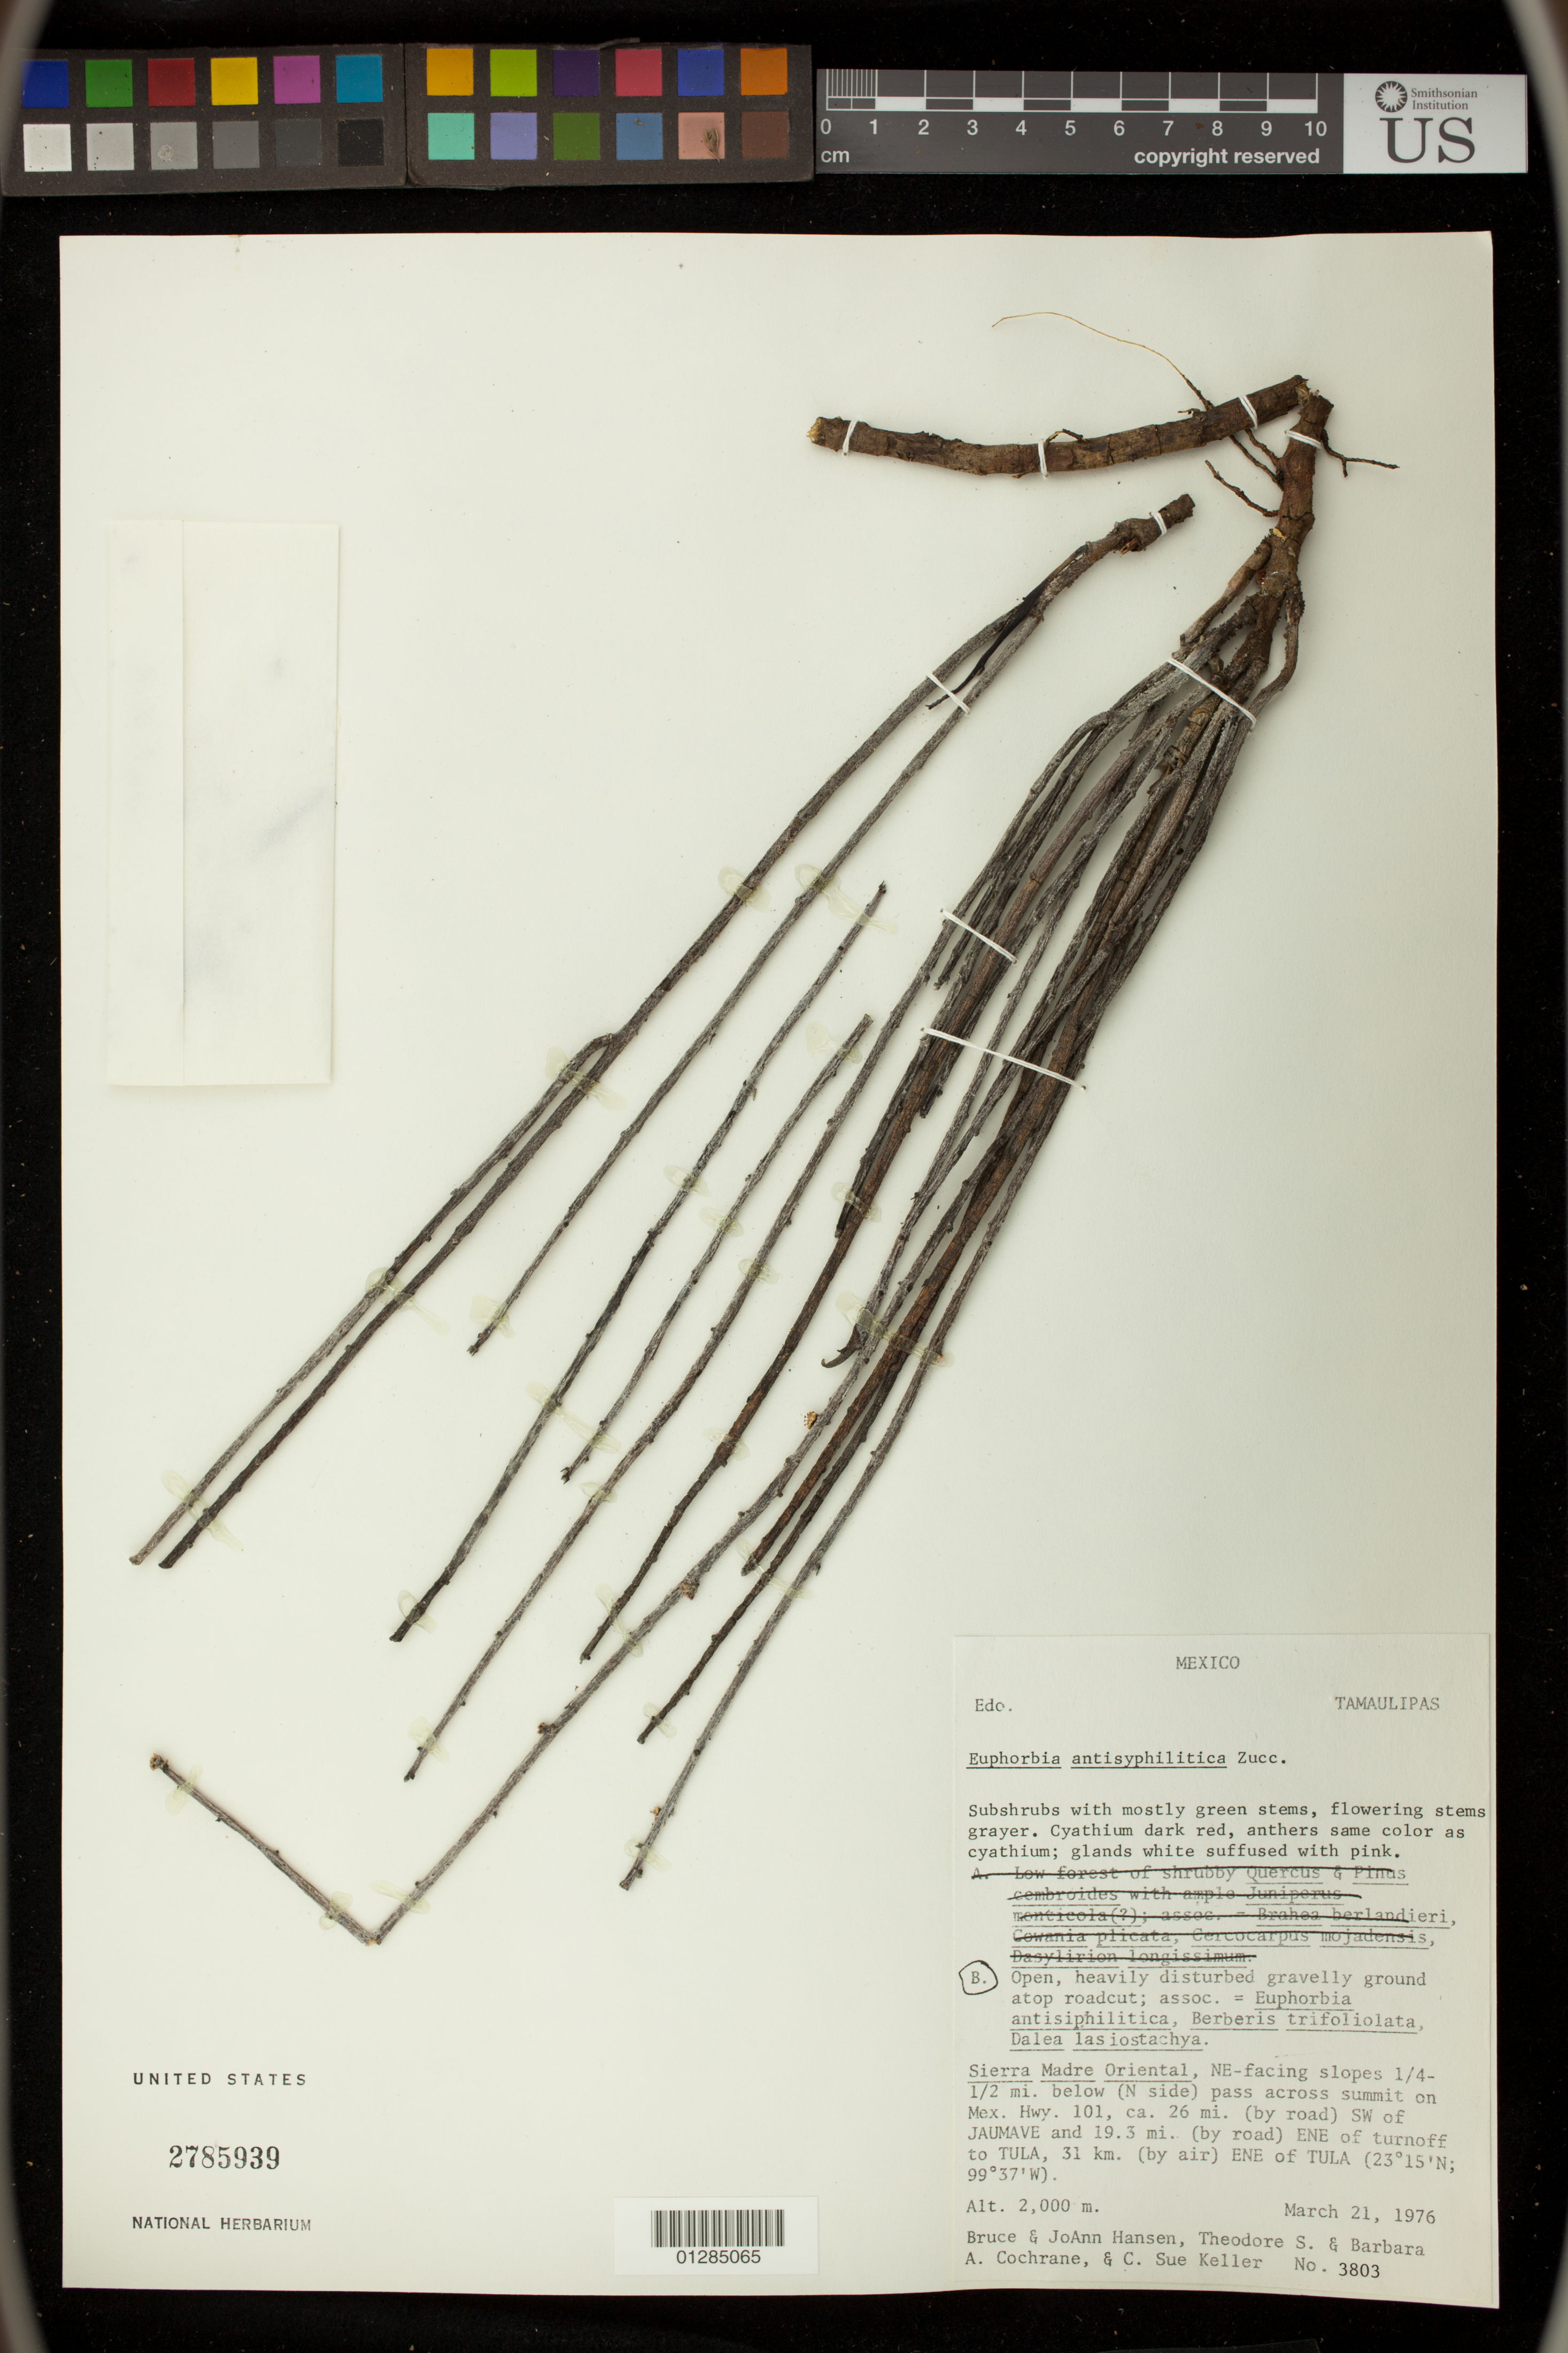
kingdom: Plantae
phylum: Tracheophyta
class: Magnoliopsida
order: Malpighiales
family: Euphorbiaceae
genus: Euphorbia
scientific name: Euphorbia antisyphilitica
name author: Zucc.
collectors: B. Hansen, J. Hansen, T. S. Cochrane, B. Cochrane & S. Keller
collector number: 3803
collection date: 1976-03-21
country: Mexico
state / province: Tamaulipas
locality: Sierra Madre Oriental, NE-facing slopes 1/4-1/2 mi. below (N side) pass across summit on Mex. Hwy. 101, ca. 26 mi. (by road) ENE or turnoff to TULA, 32 km. (by air) ENEor TULA)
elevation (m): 2000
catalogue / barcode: US 2785939